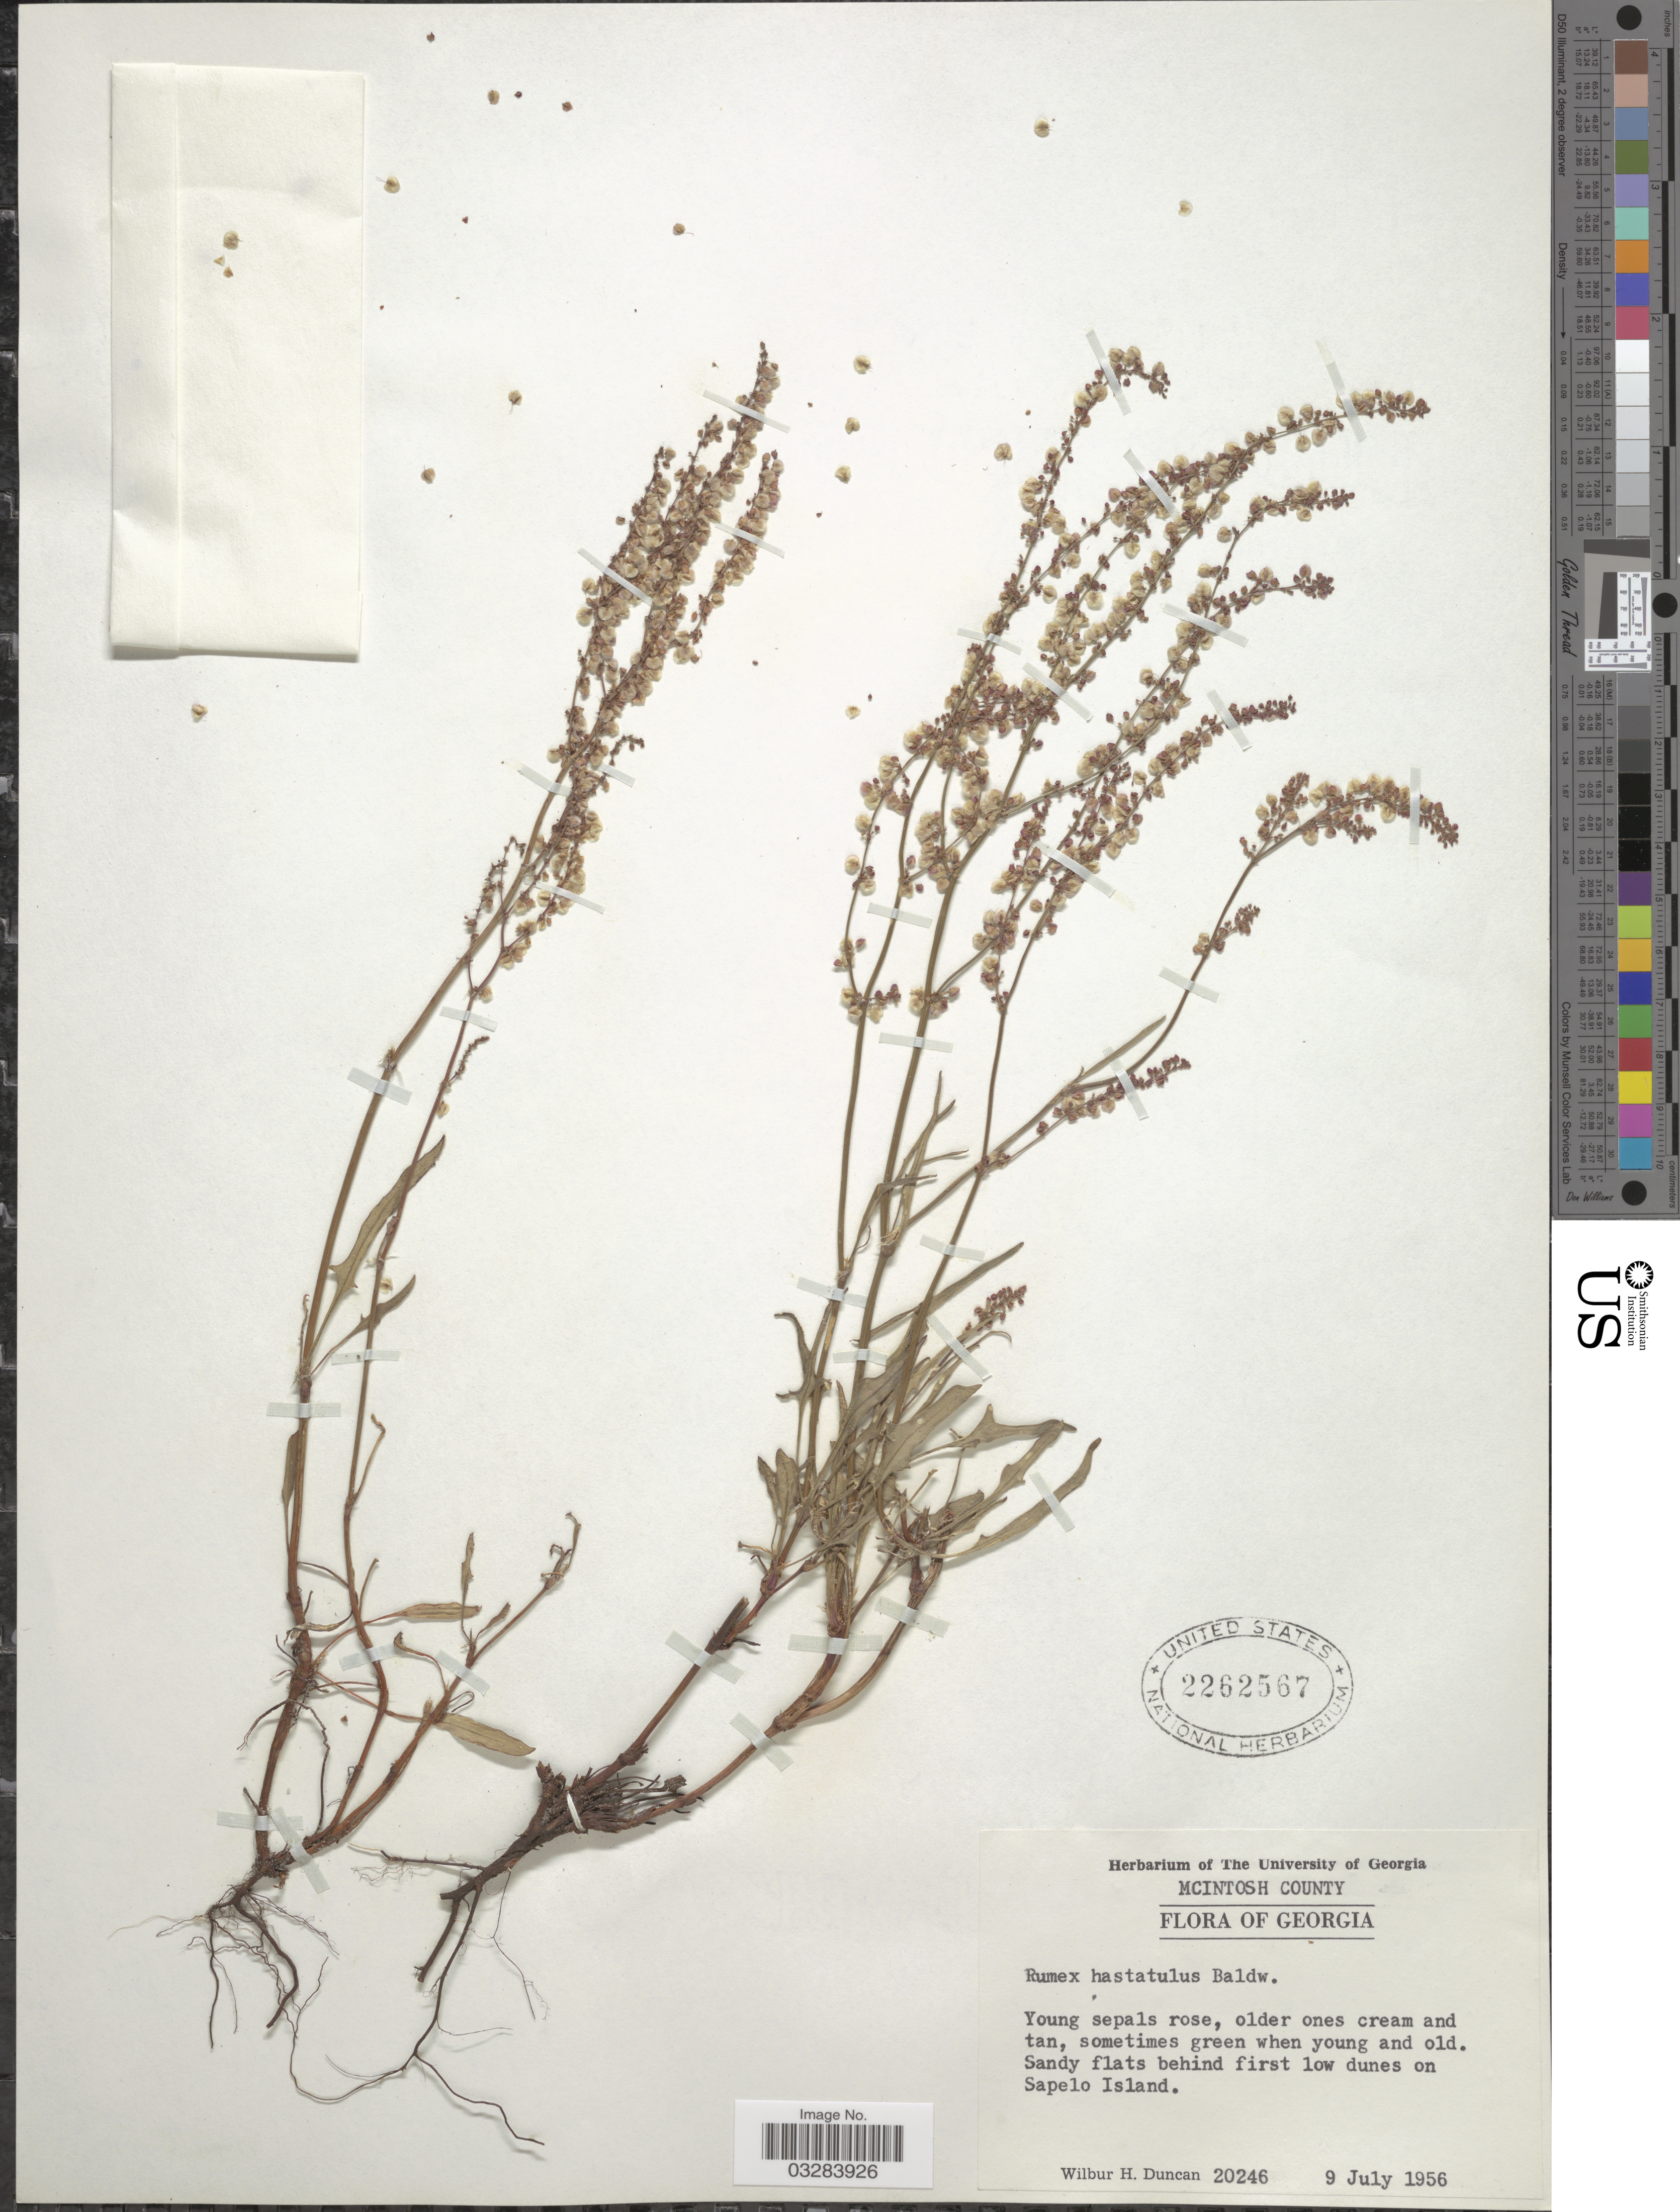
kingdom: Plantae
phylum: Tracheophyta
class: Magnoliopsida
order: Caryophyllales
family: Polygonaceae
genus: Rumex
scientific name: Rumex hastatulus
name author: Baldwin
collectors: W. H. Duncan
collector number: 20246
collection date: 1956-07-09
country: United States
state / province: Georgia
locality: McIntosh County. Sapelo Island.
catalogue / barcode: US 2262567